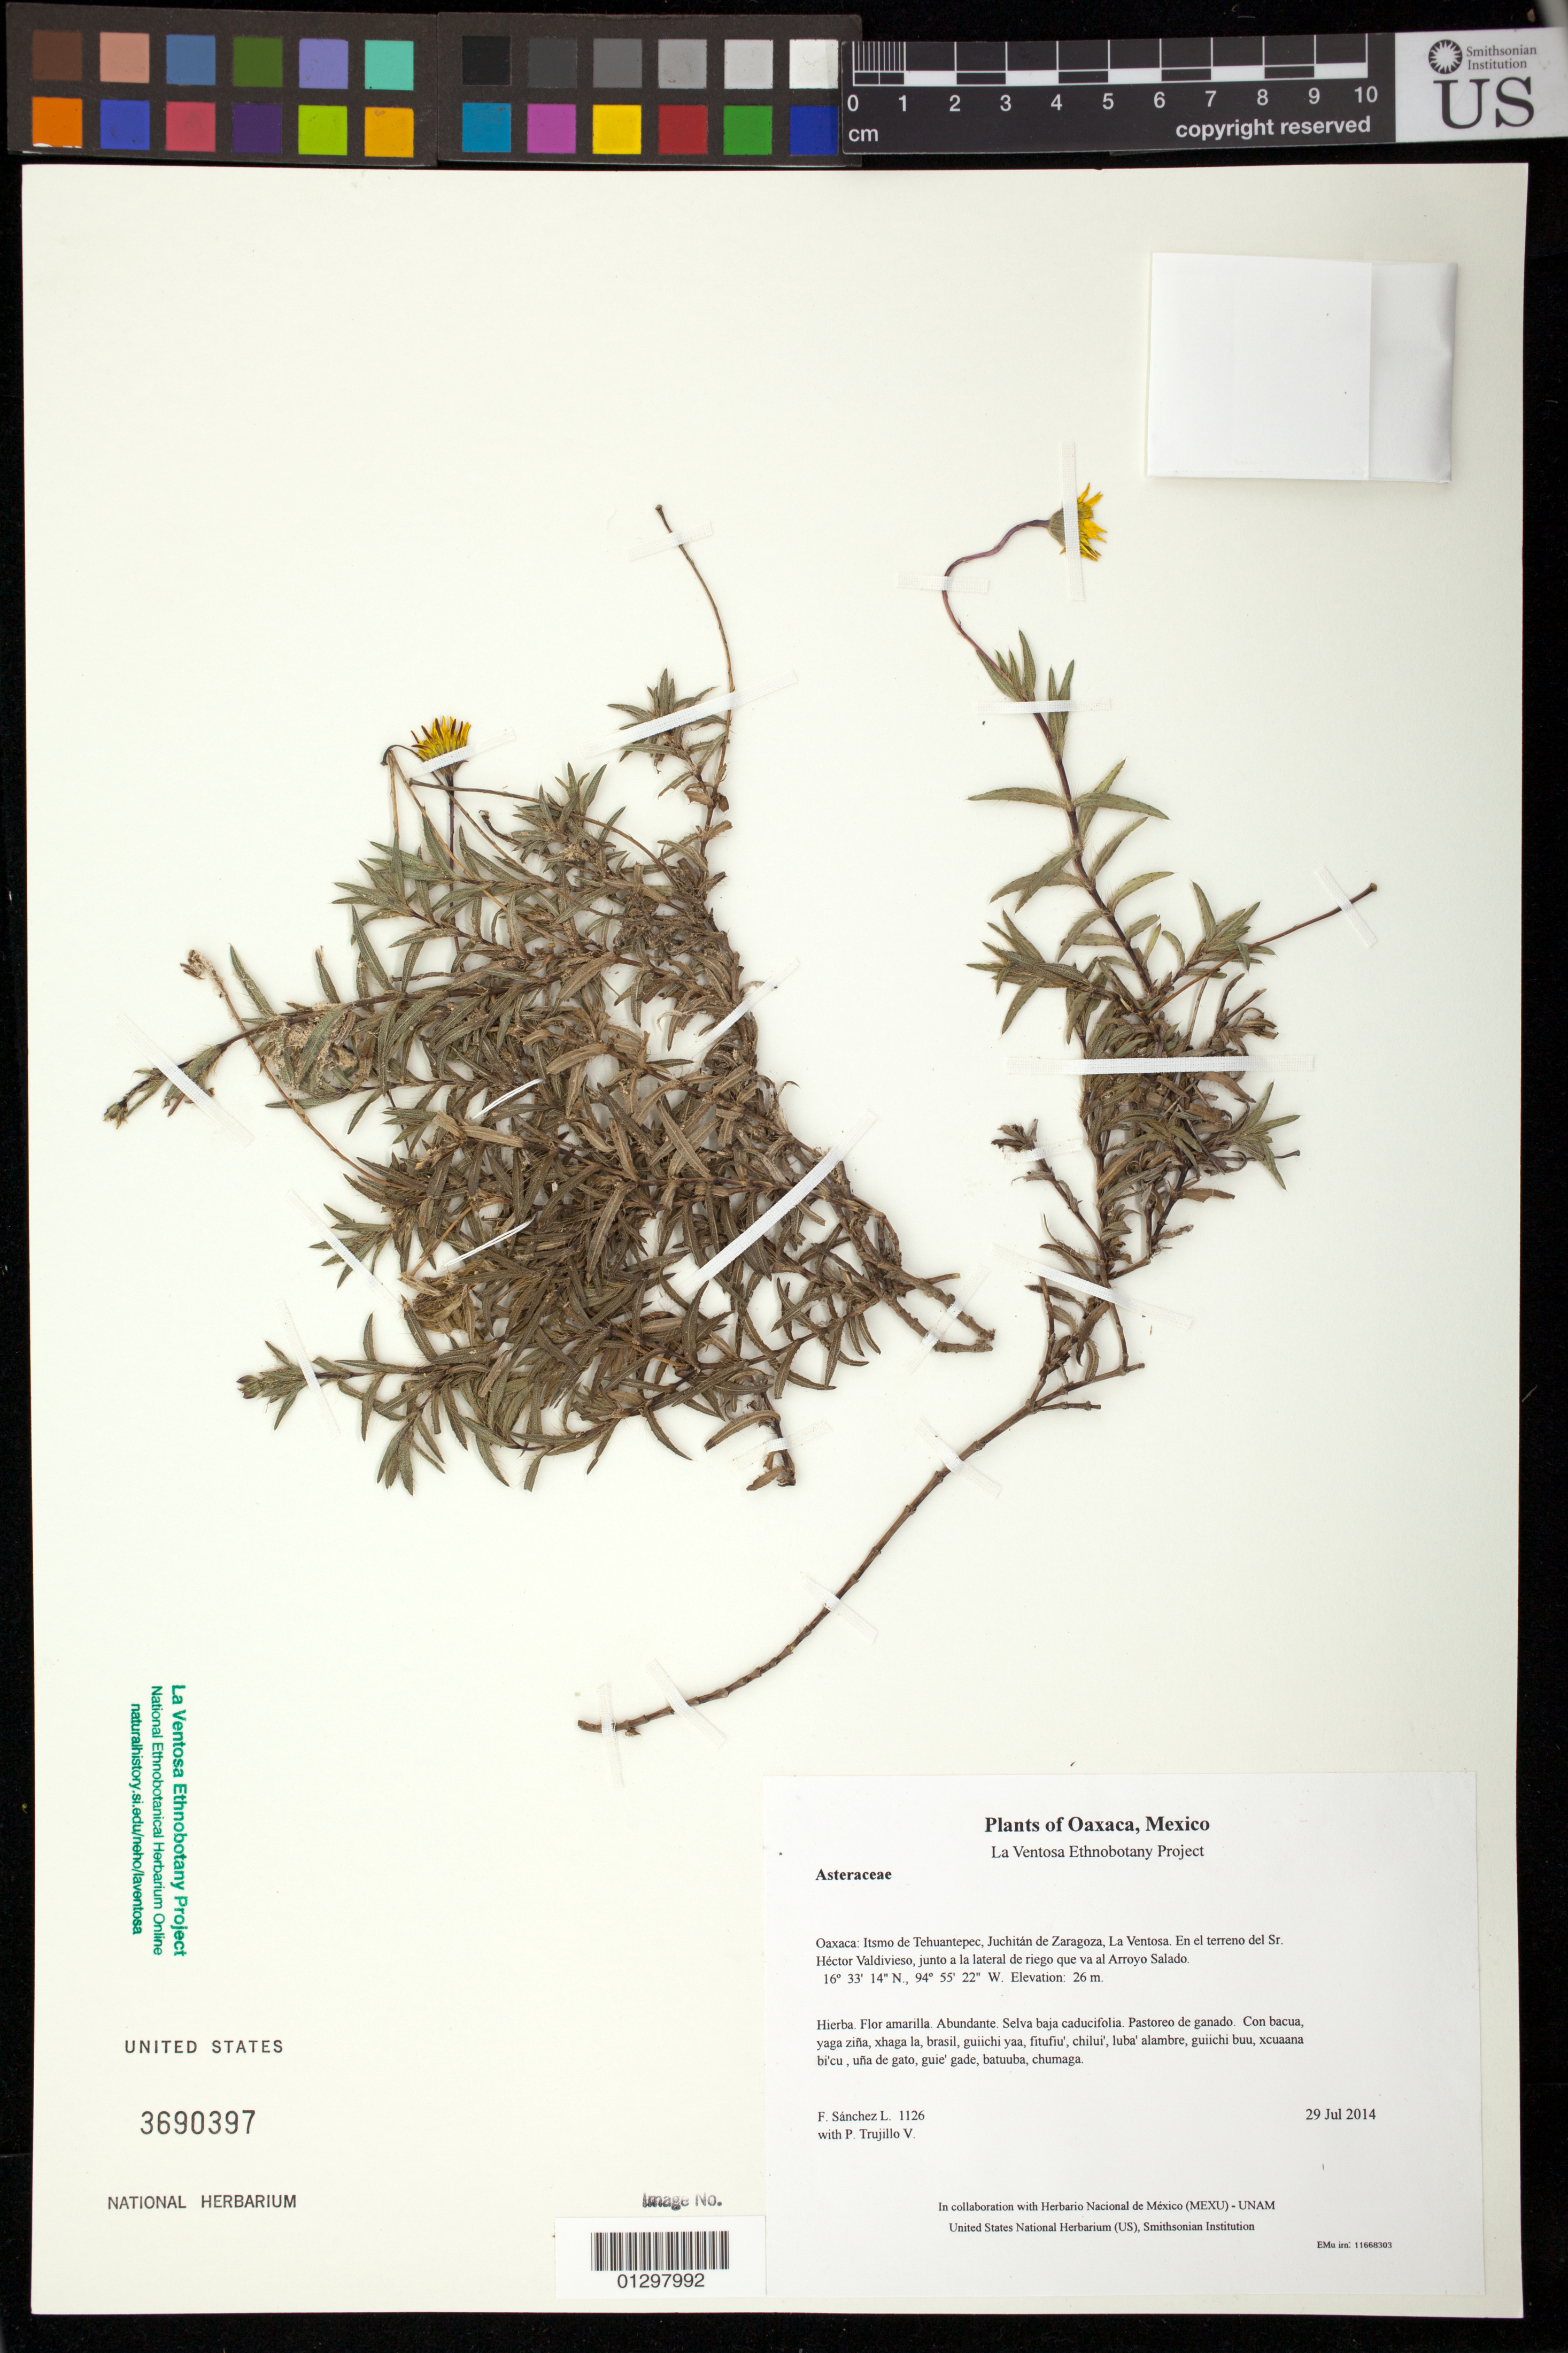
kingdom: Plantae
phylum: Tracheophyta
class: Magnoliopsida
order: Asterales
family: Asteraceae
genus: Pectis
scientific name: Pectis saturejoides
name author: (Mill.) Sch. Bip.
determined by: Robinson, Harold E.; Edwards, Robert D.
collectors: F. Sánchez L. & P. Trujillo V.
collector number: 1126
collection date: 2014-07-29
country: Mexico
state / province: Oaxaca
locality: Itsmo de Tehuantepec, Juchitán de Zaragoza, La Ventosa. En el terreno del Sr. Héctor Valdivieso, junto a la lateral de riego que va al Arroyo Salado.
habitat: Selva baja caducifolia. Pastoreo de ganado.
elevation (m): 26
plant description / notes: JEBOT, MEXU, SERO, US; Guixi bandaga. Guie' naguchi. Stale.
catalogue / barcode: US 3690397